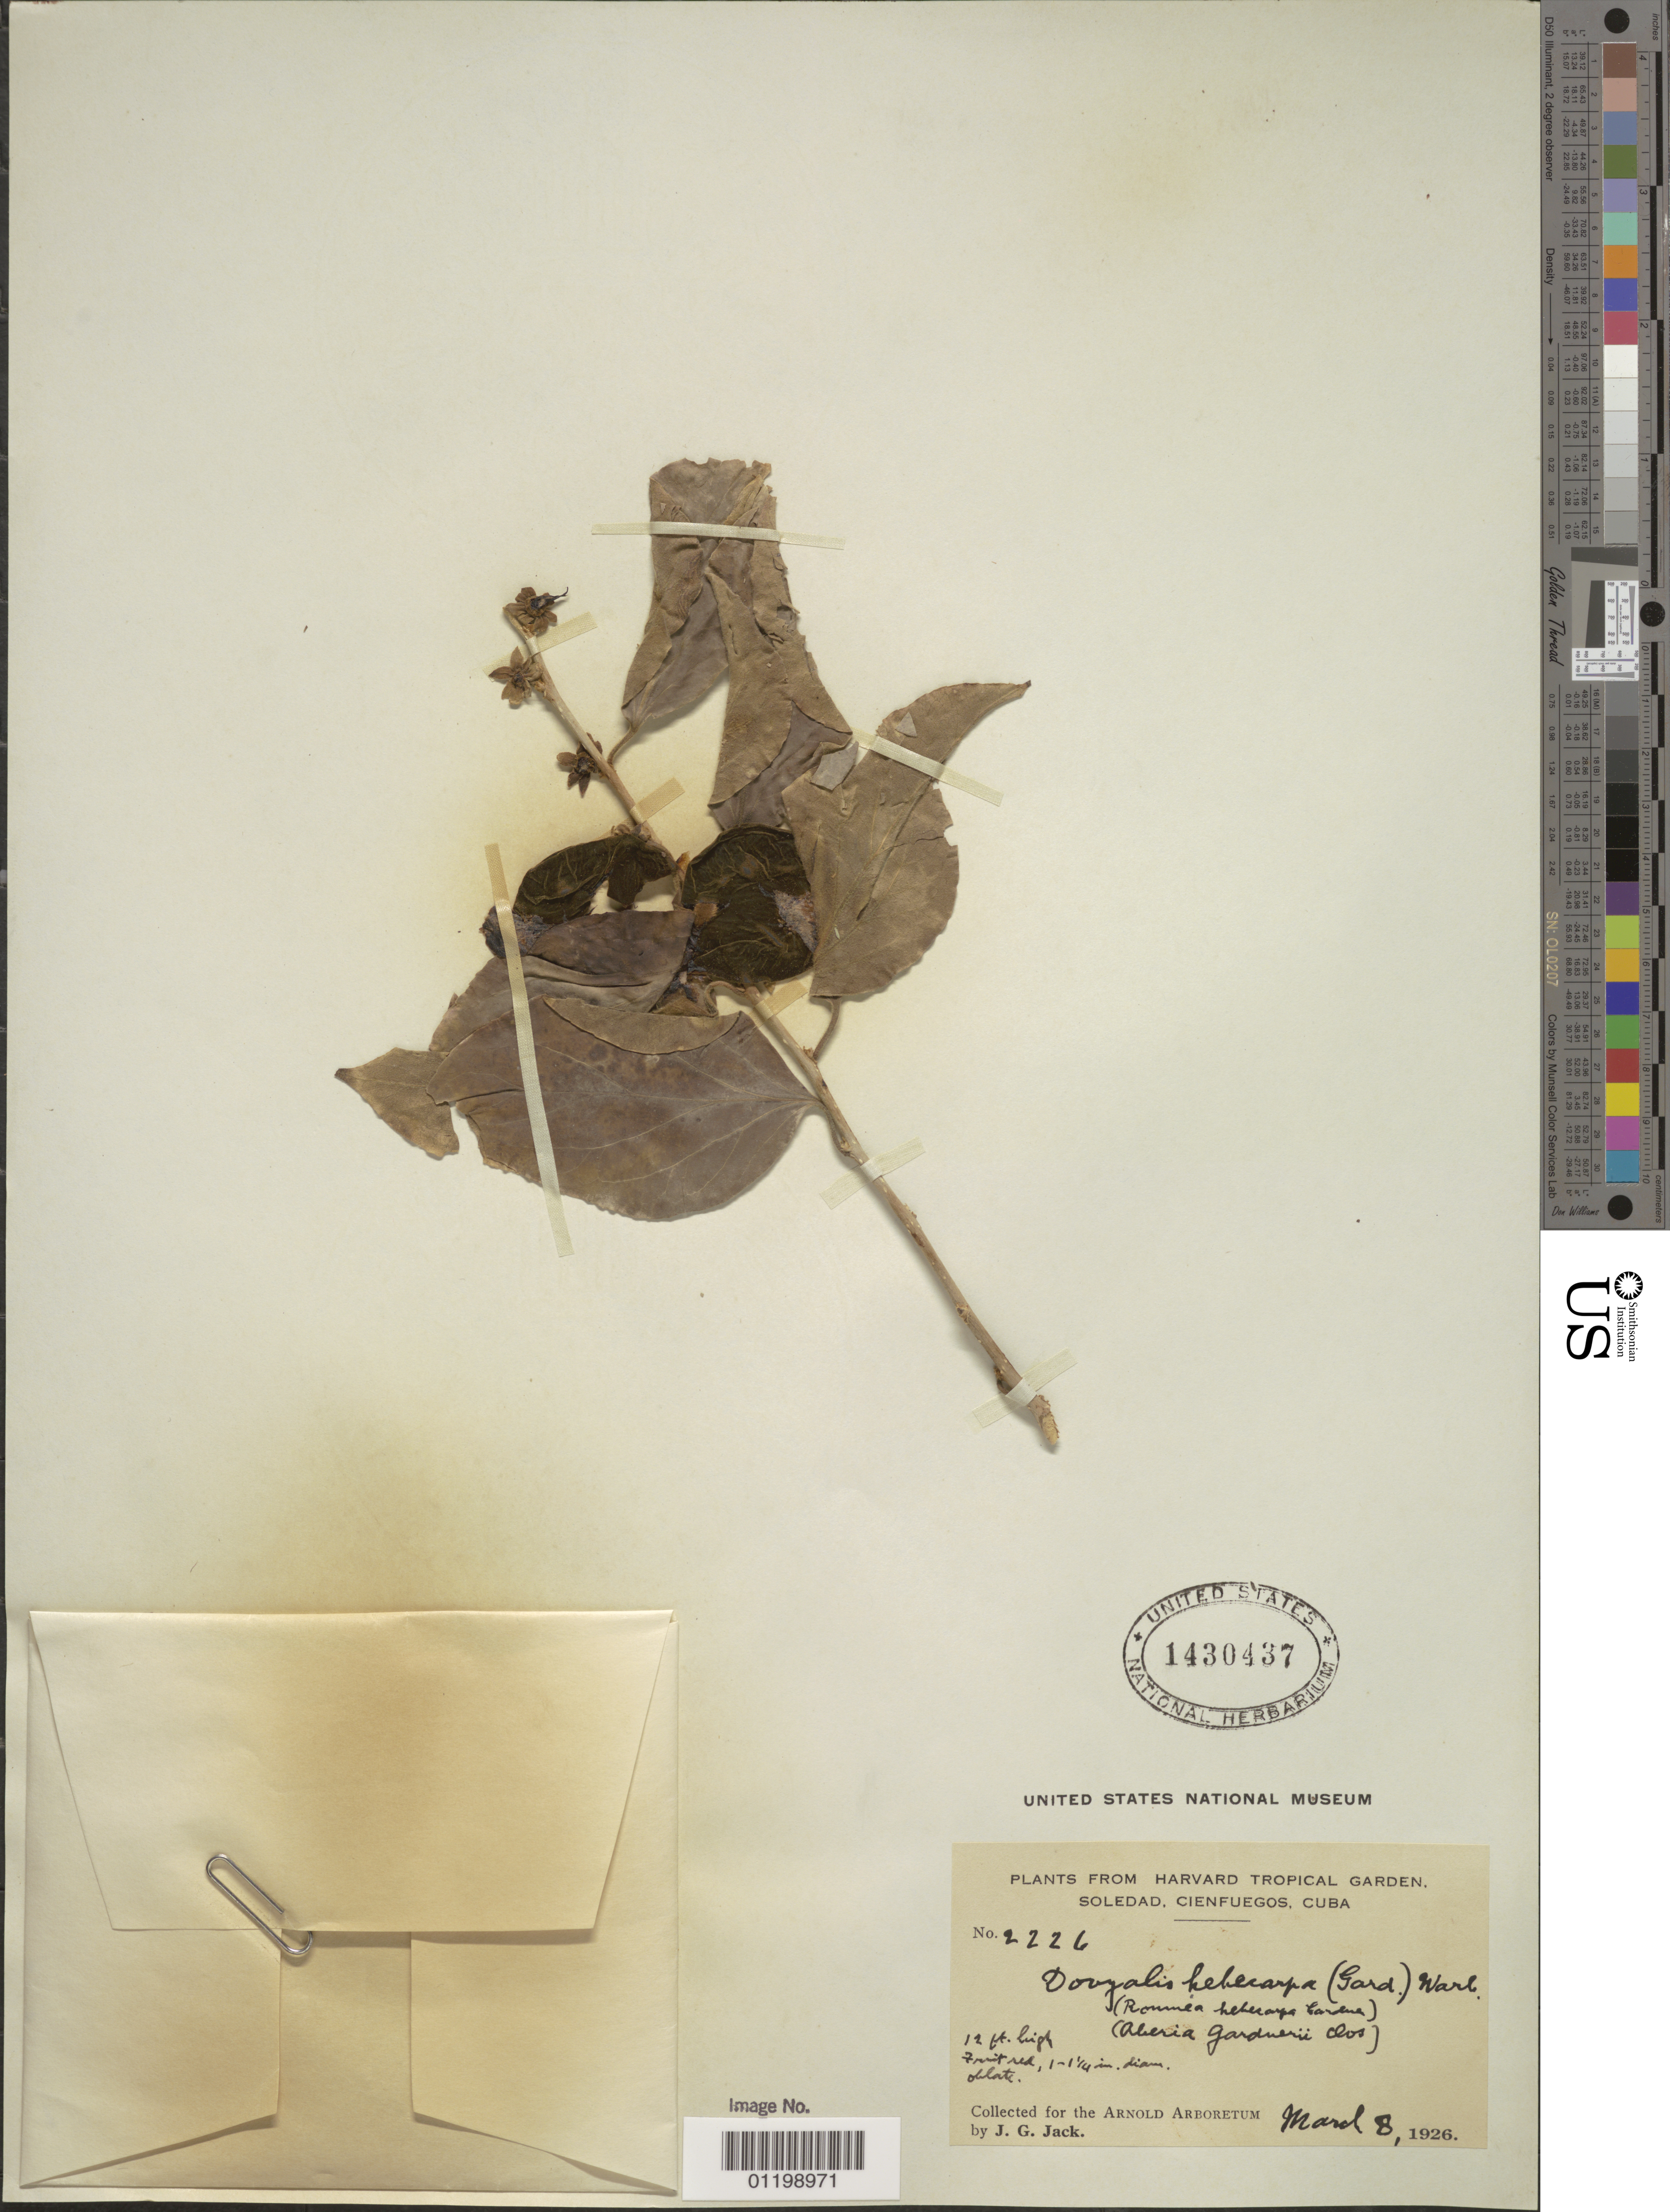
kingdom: Plantae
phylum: Tracheophyta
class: Magnoliopsida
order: Malpighiales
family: Salicaceae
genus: Dovyalis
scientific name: Dovyalis hebecarpa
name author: (Gardner) Warb.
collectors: J. G. Jack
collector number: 2226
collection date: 1926-03-08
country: Cuba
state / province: Cienfuegos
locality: Soledad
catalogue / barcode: US 1430437